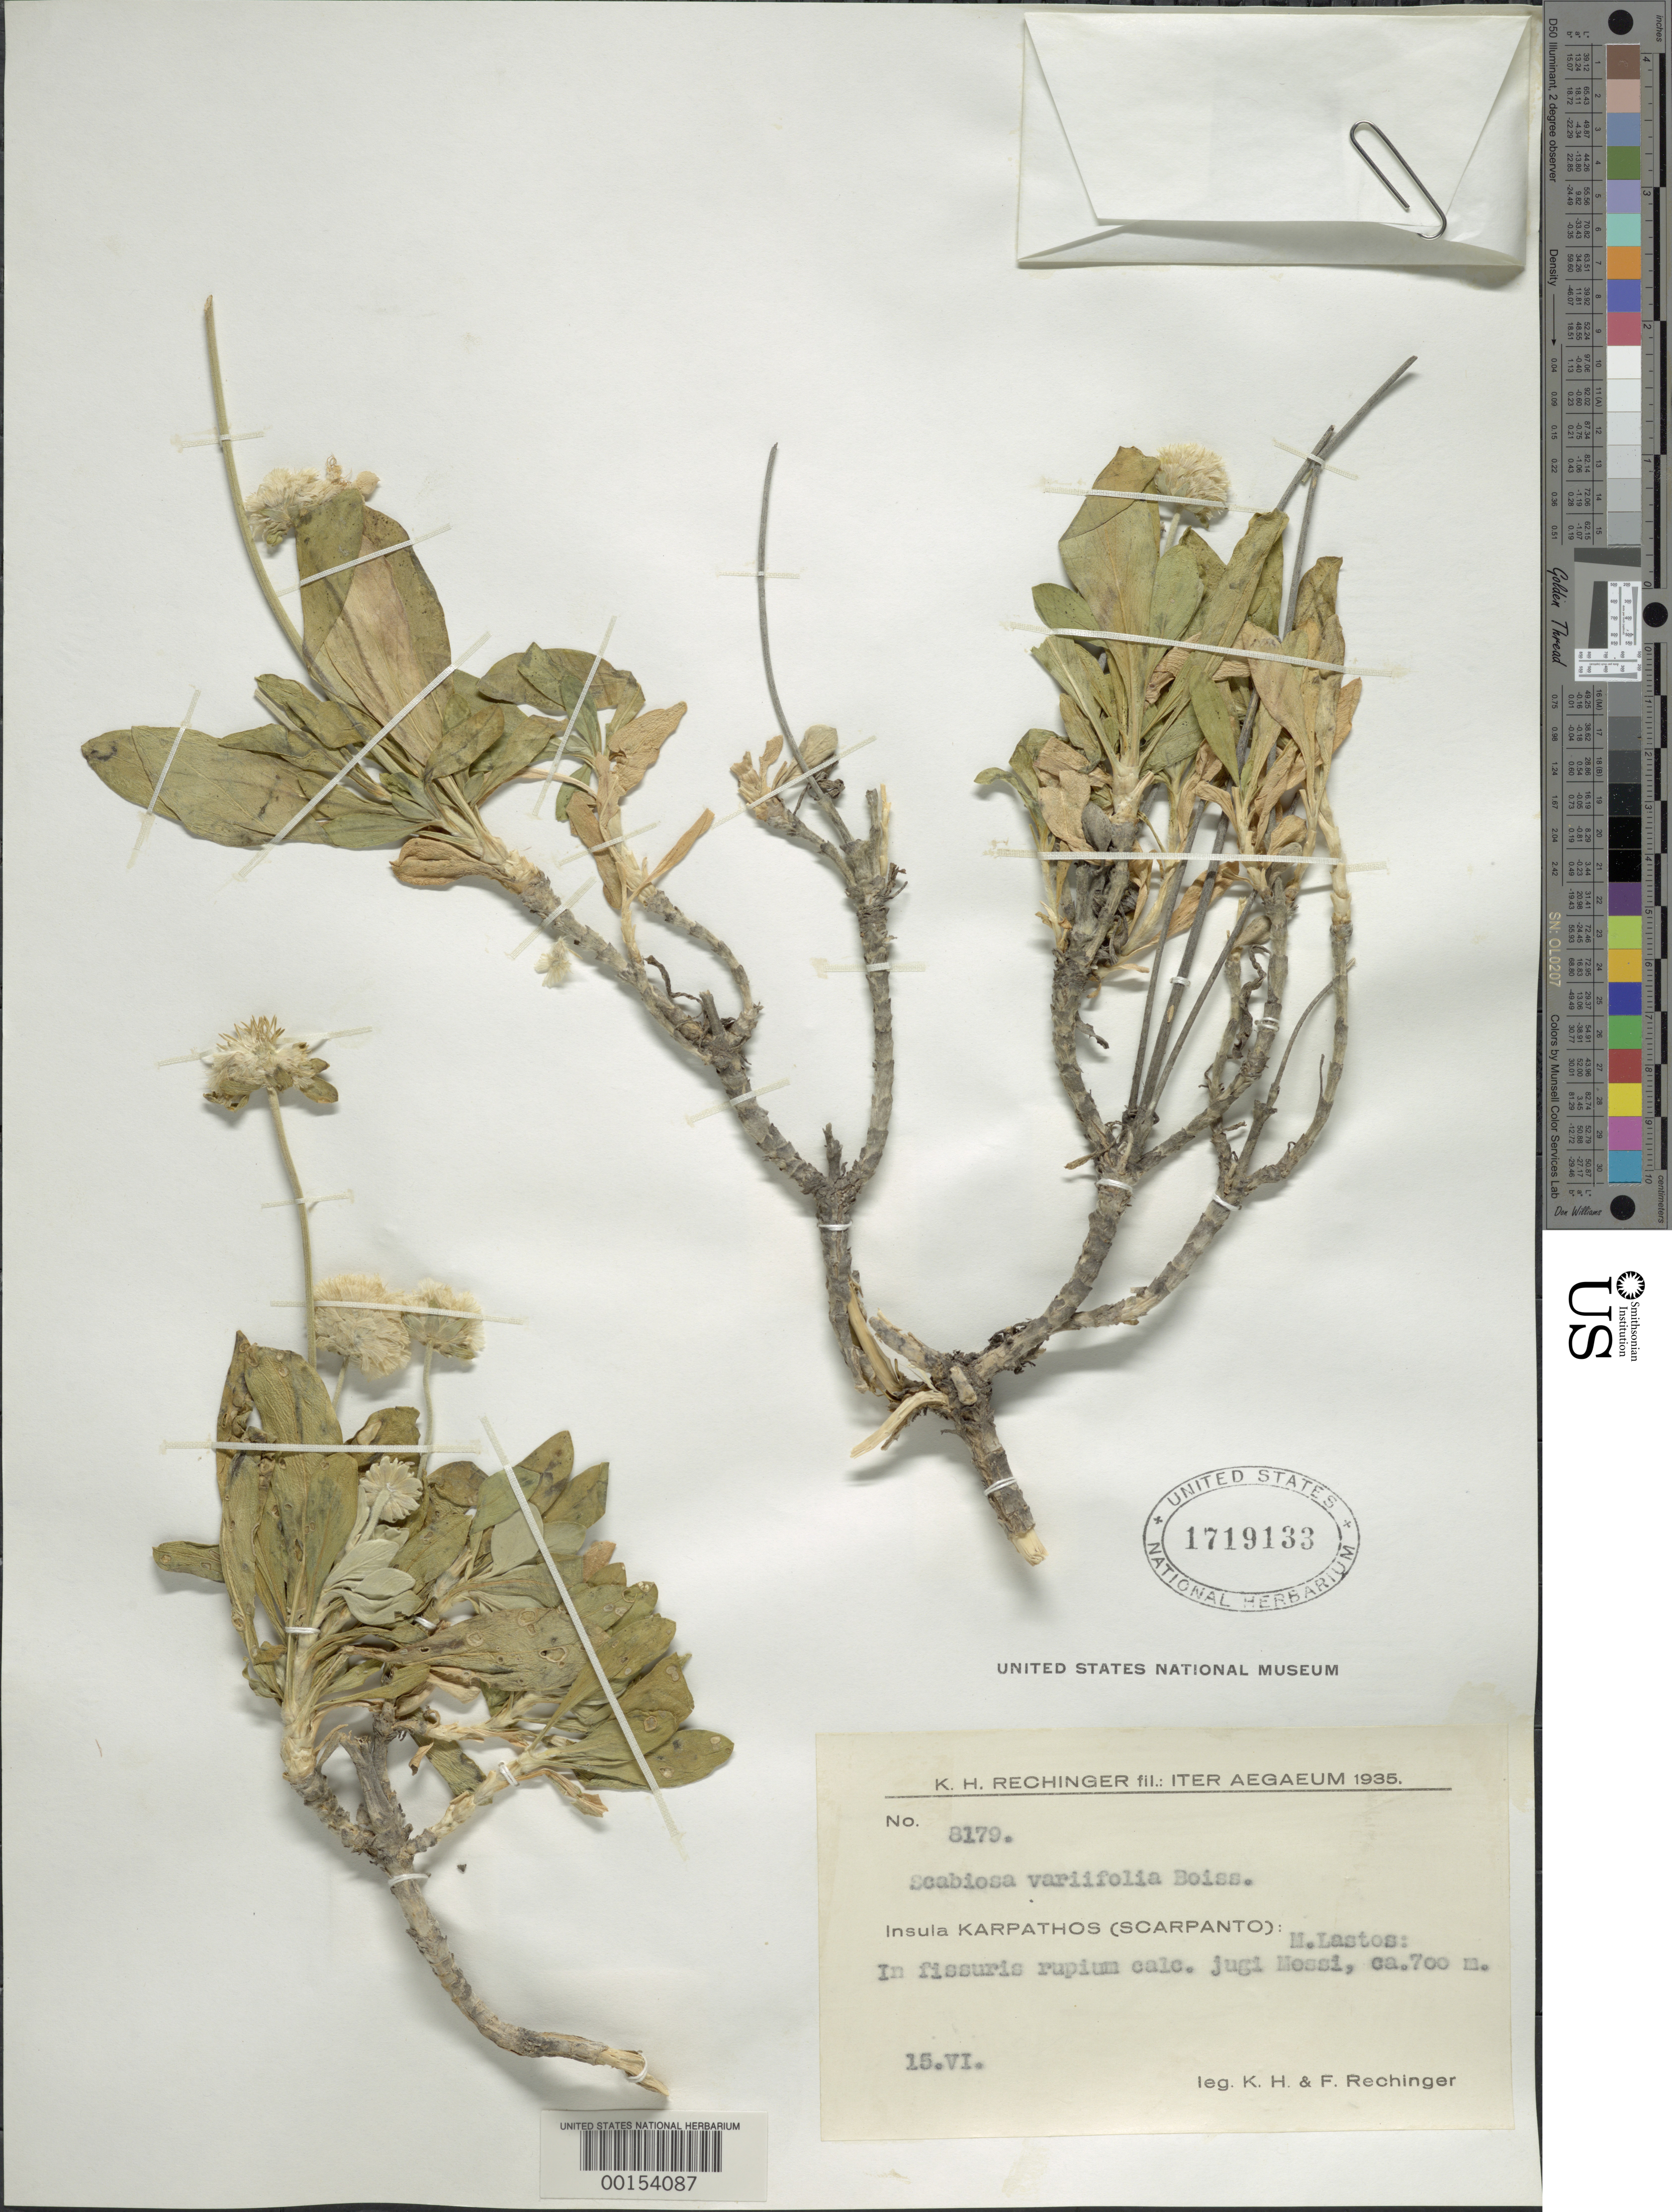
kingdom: Plantae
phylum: Tracheophyta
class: Magnoliopsida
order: Dipsacales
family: Caprifoliaceae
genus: Scabiosa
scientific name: Scabiosa variifolia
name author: Boiss.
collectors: K. H. Rechinger & F. Rechinger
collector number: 8179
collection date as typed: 15 Jun 1935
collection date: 1935-06-15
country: Greece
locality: Karpathos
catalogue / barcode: US 1719133